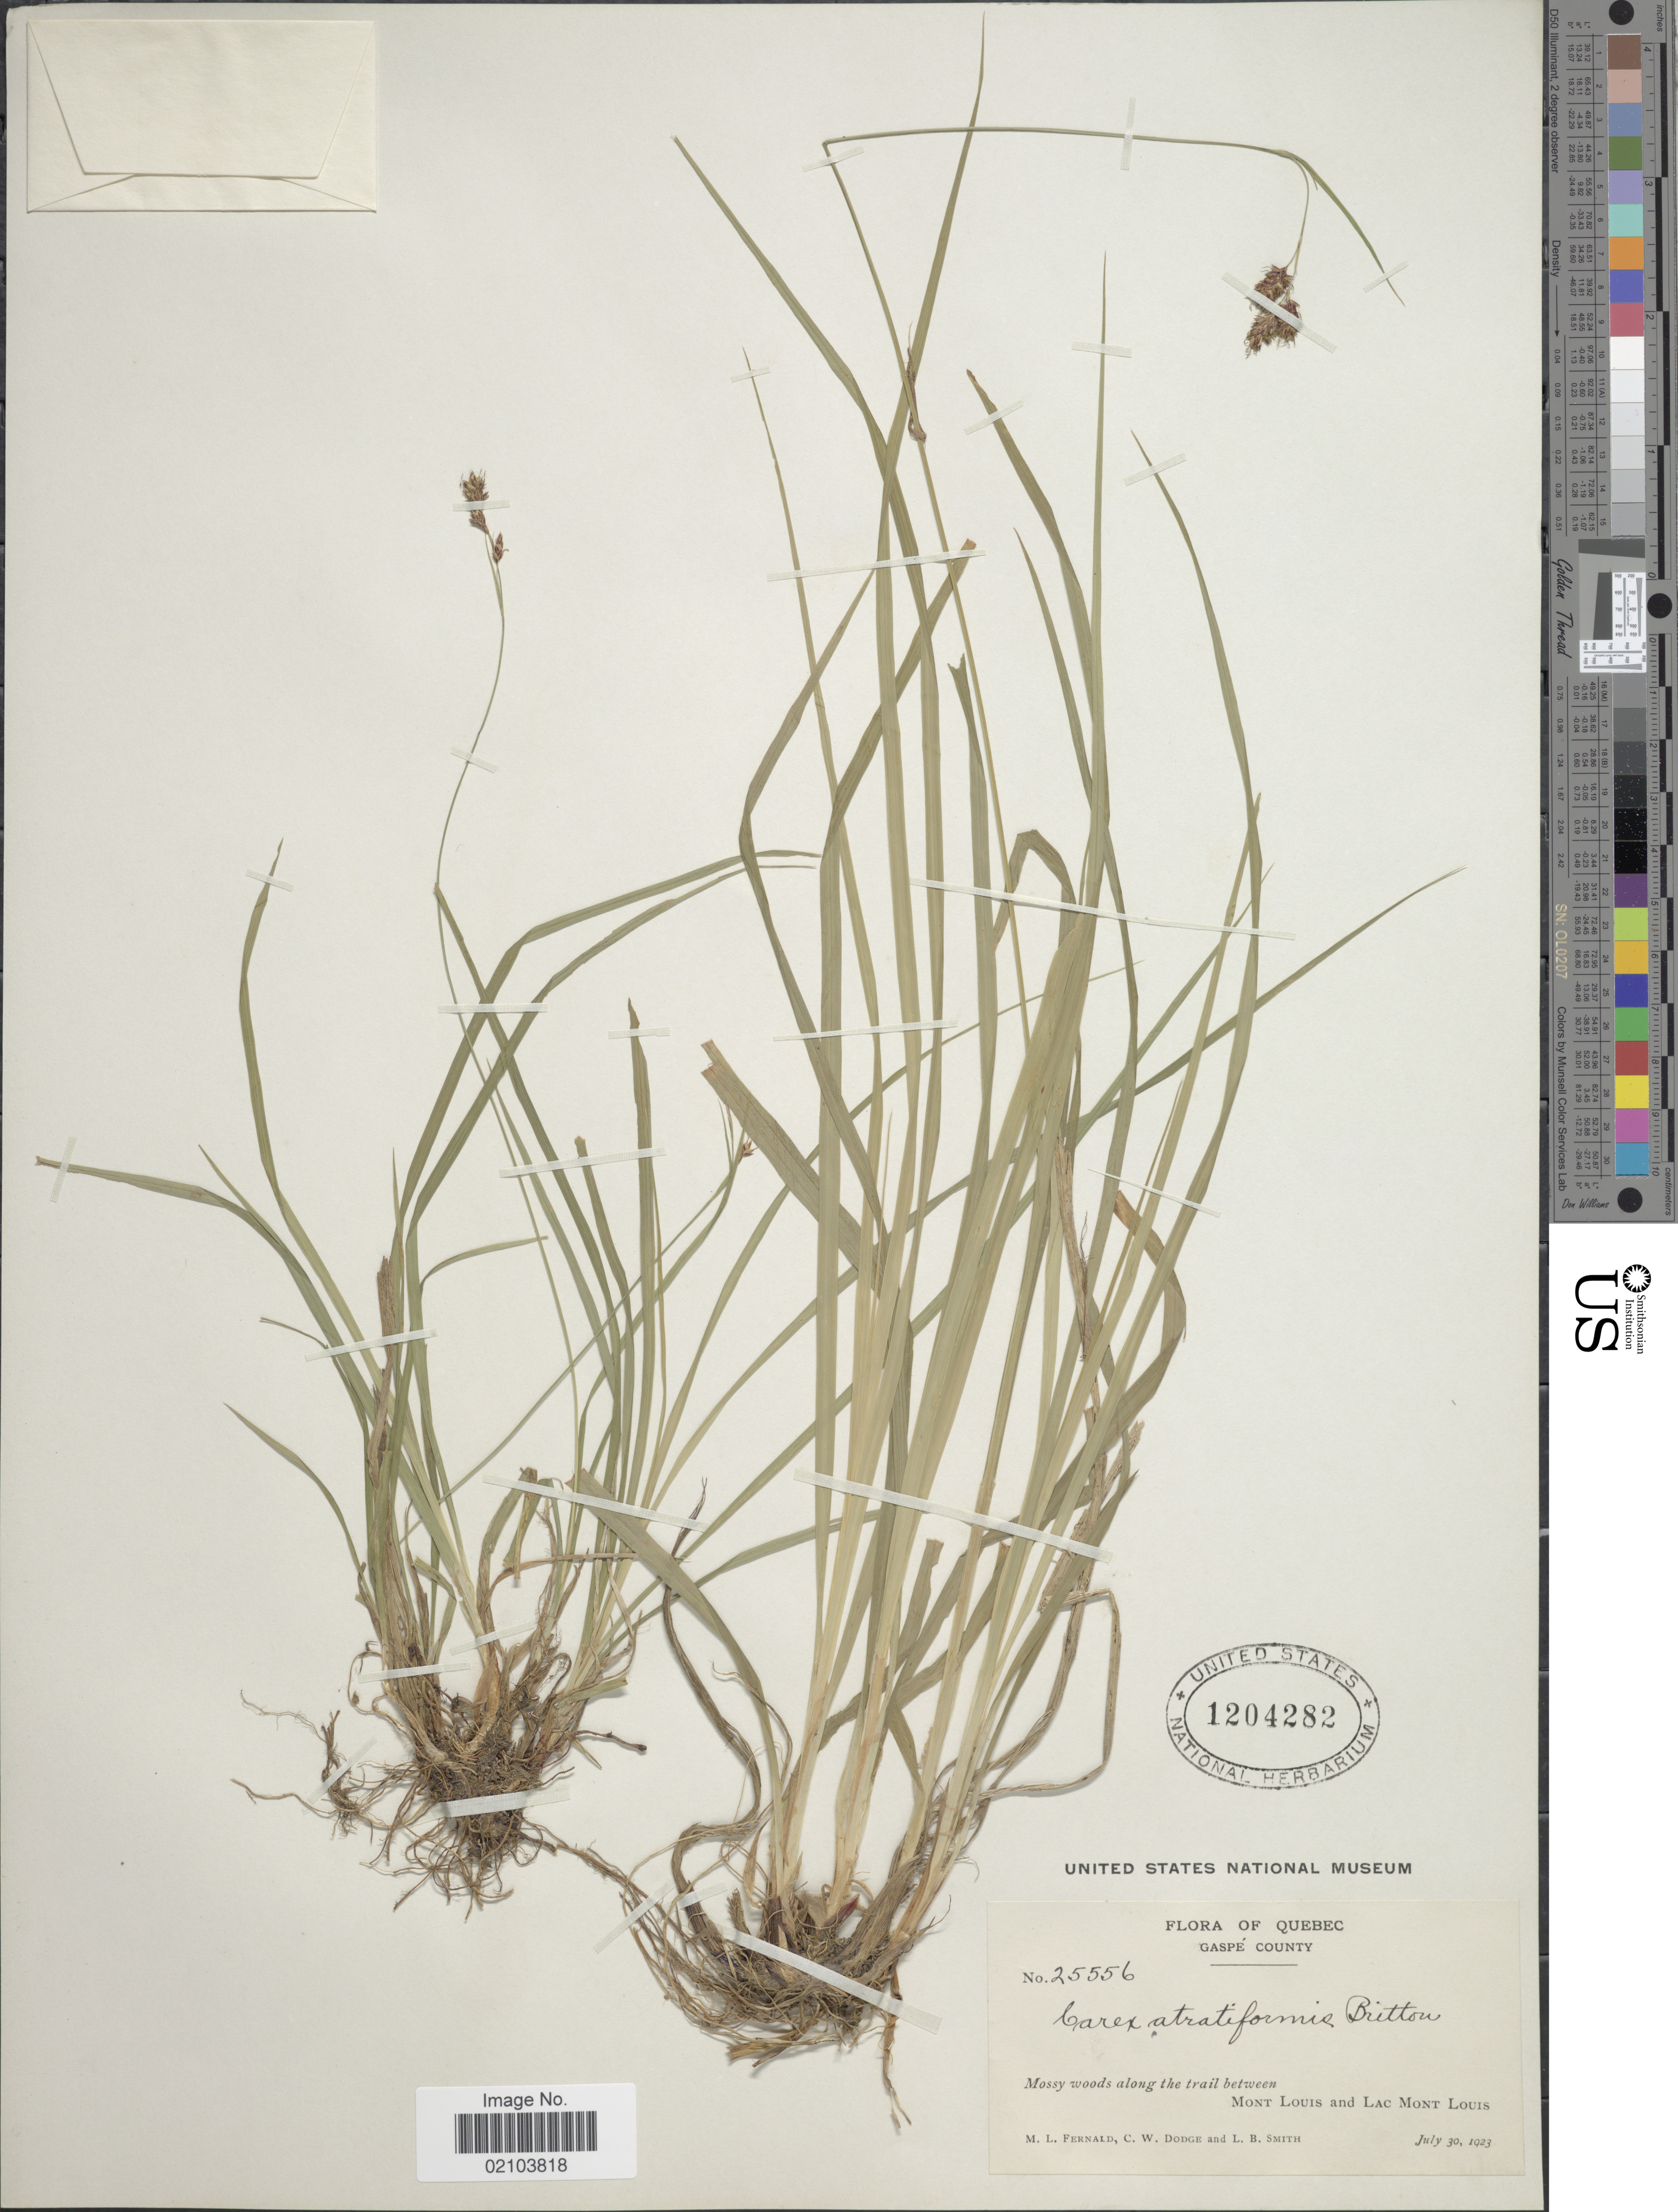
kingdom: Plantae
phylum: Tracheophyta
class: Liliopsida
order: Poales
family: Cyperaceae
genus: Carex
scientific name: Carex atratiformis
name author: Britton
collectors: M. L. Fernald, C. Dodge & L. Smith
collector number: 25556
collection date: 1923-07-30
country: Canada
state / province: Quebec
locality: Gaspé County. along the trail between Mont Louis and Lac Mont Louis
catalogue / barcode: US 1204282